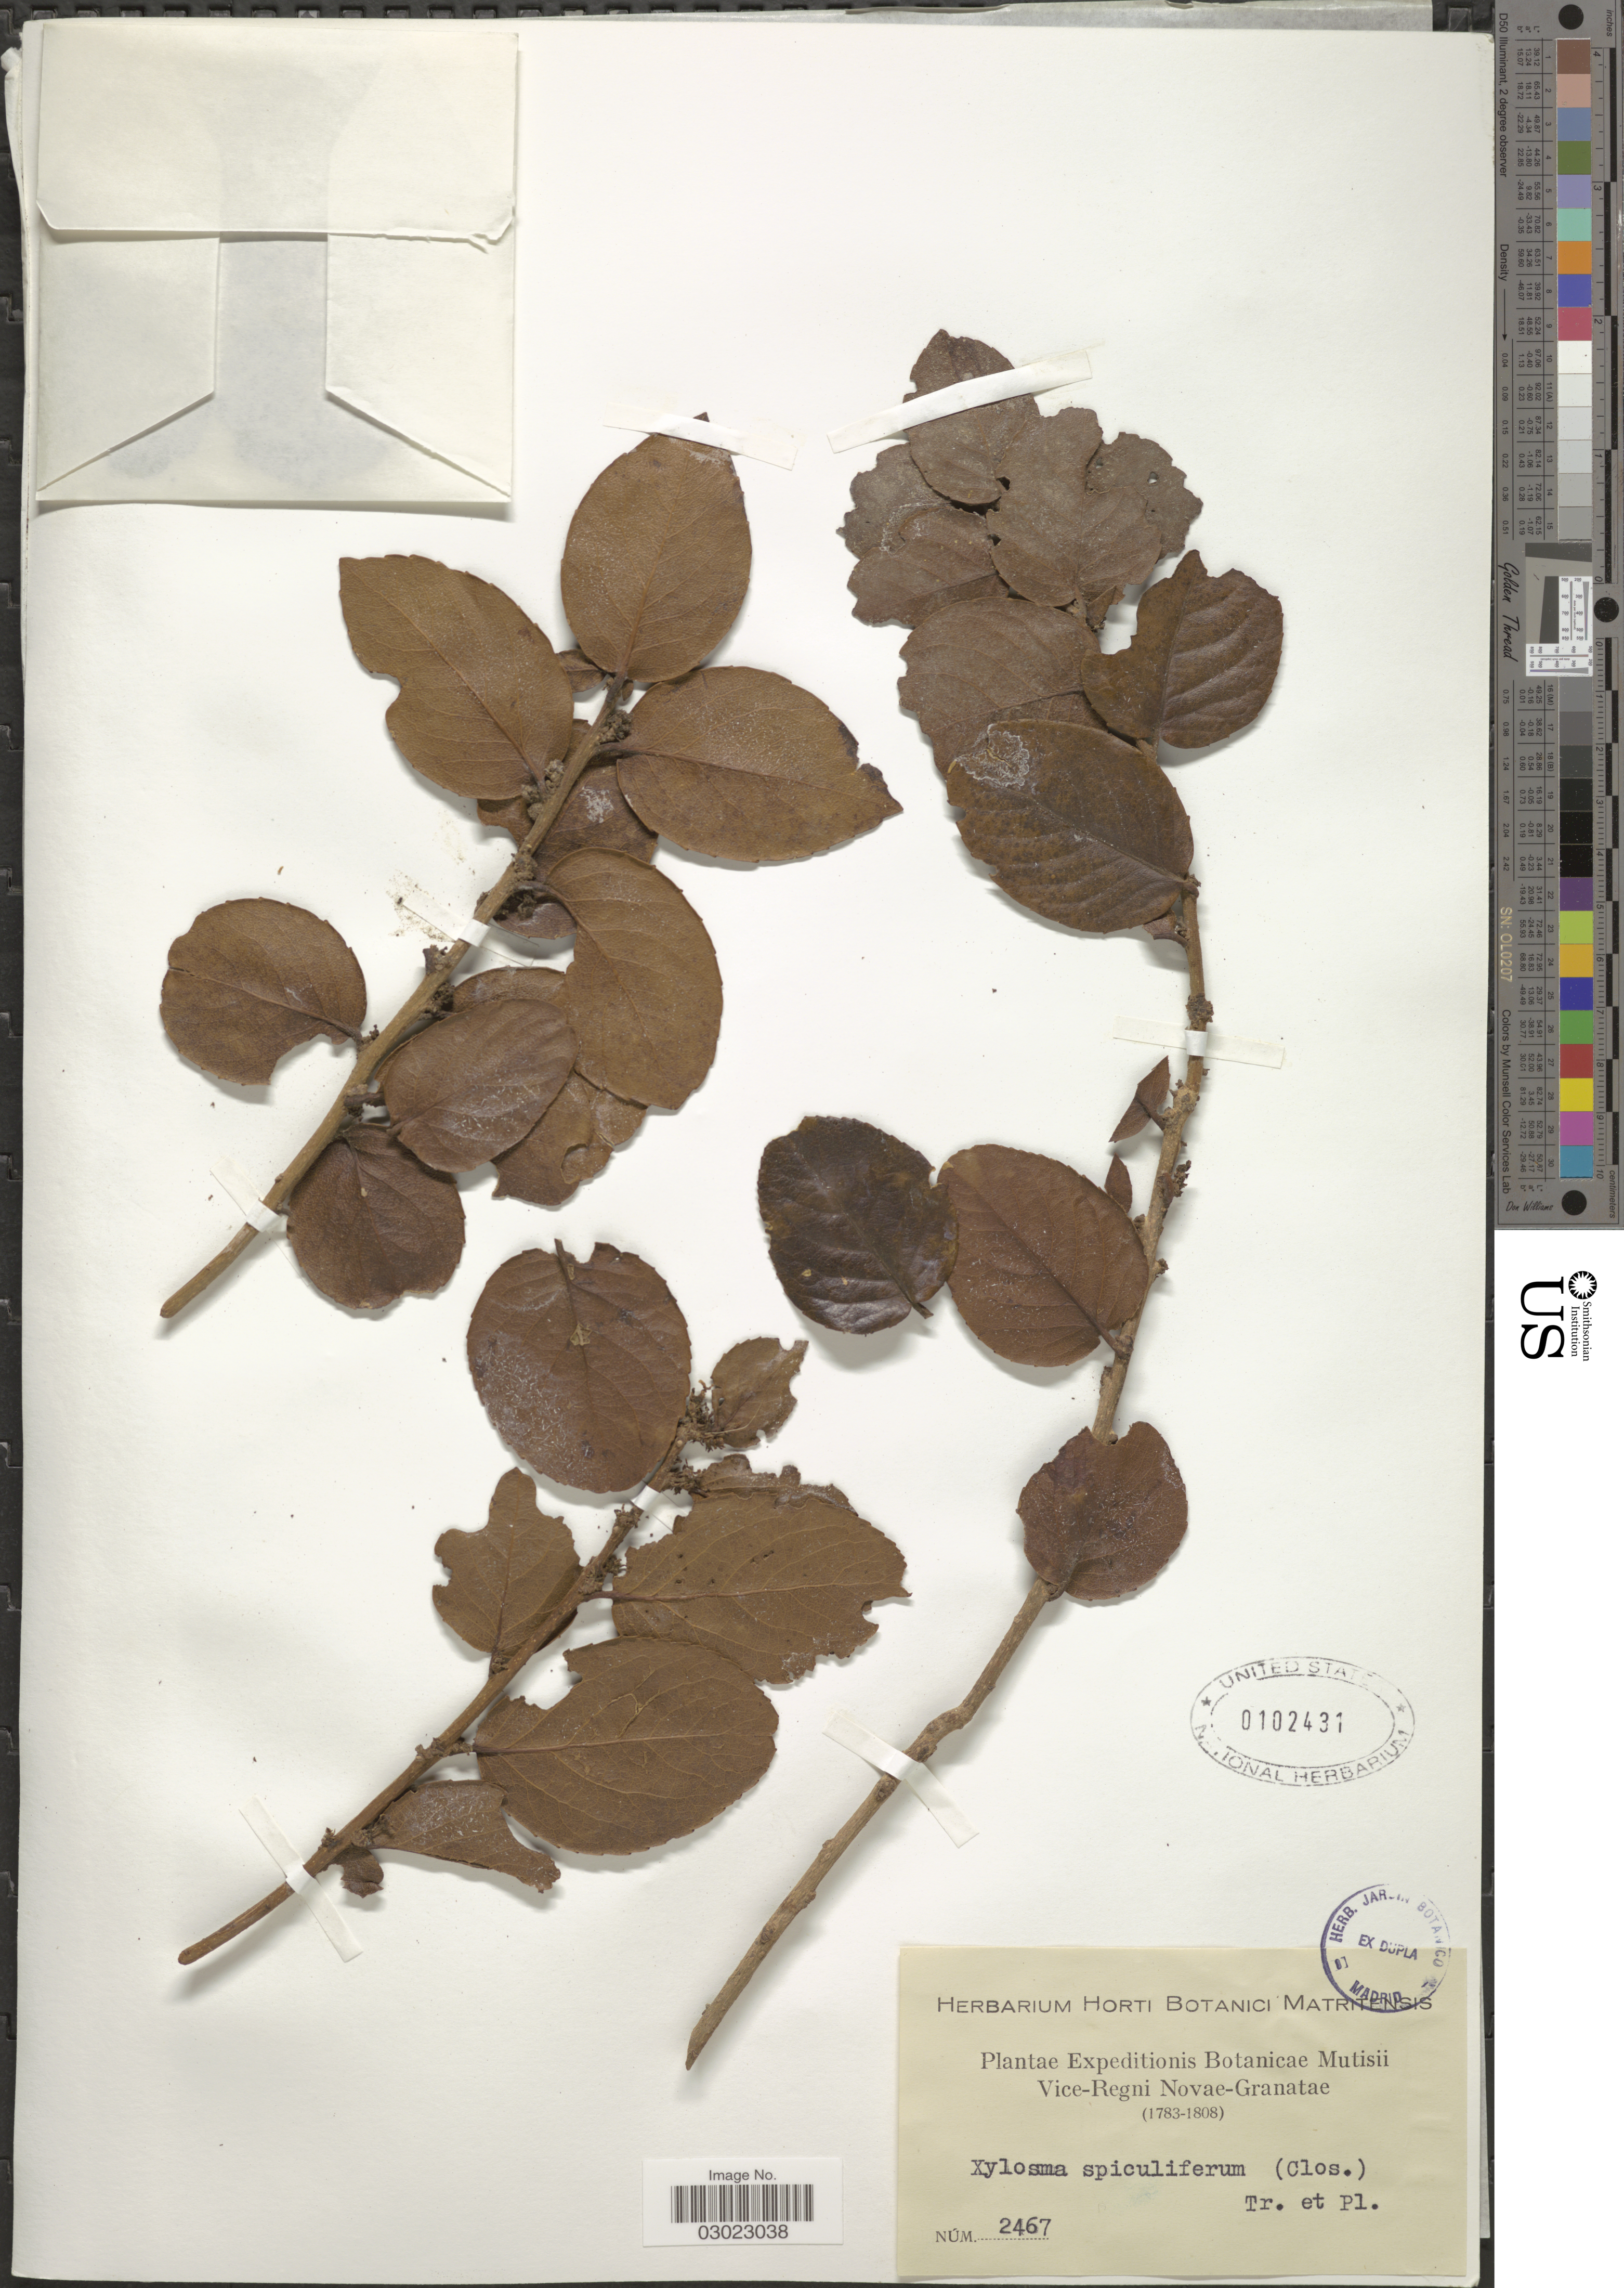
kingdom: Plantae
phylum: Tracheophyta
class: Magnoliopsida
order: Malpighiales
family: Salicaceae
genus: Xylosma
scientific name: Xylosma spiculifera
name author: (Tul.) Triana & Planch.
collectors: ex herb. Horti Botanici Matritensis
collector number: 2467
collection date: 1783/1808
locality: Vice-Regni Novae-Granatae.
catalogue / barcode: US 102431